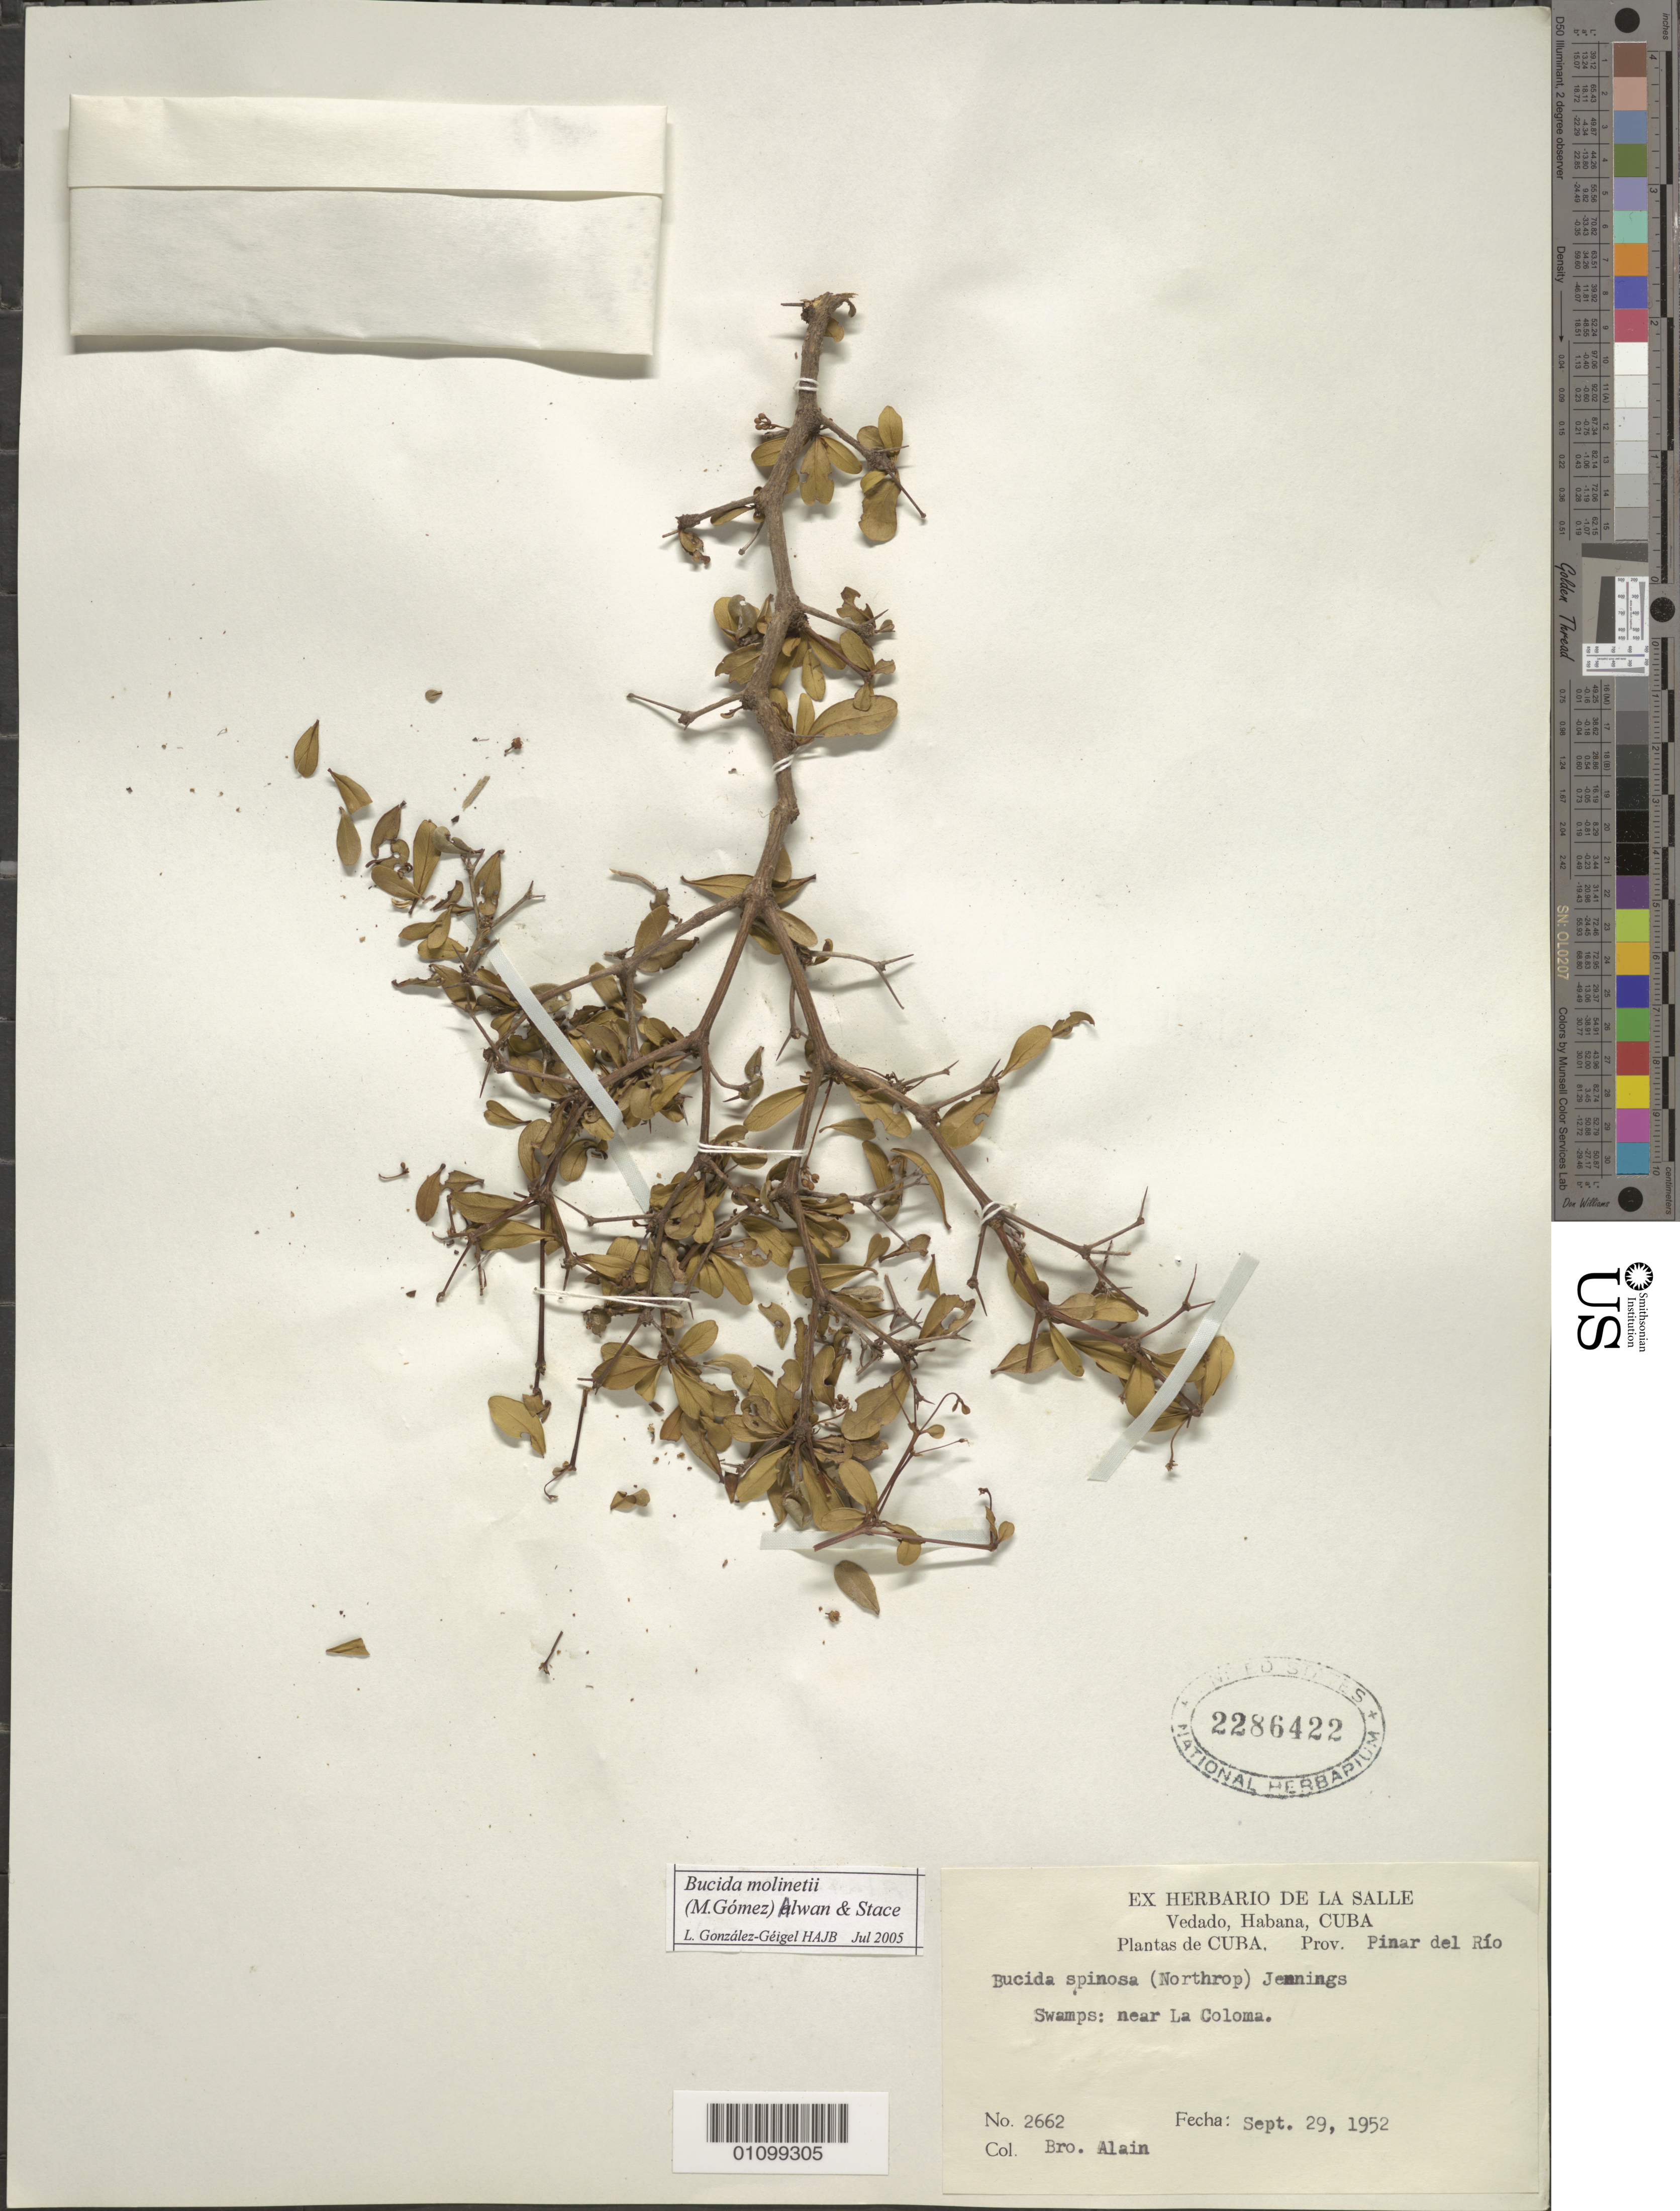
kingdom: Plantae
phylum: Tracheophyta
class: Magnoliopsida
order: Myrtales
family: Combretaceae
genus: Terminalia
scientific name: Terminalia molinetii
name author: M. Gómez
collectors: A. H. Liogier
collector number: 2662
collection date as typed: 29 Sep 1952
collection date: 1952-09-29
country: Cuba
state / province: Pinar del Rio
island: Cuba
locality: Swamps: near La Coloma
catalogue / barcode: US 2286422